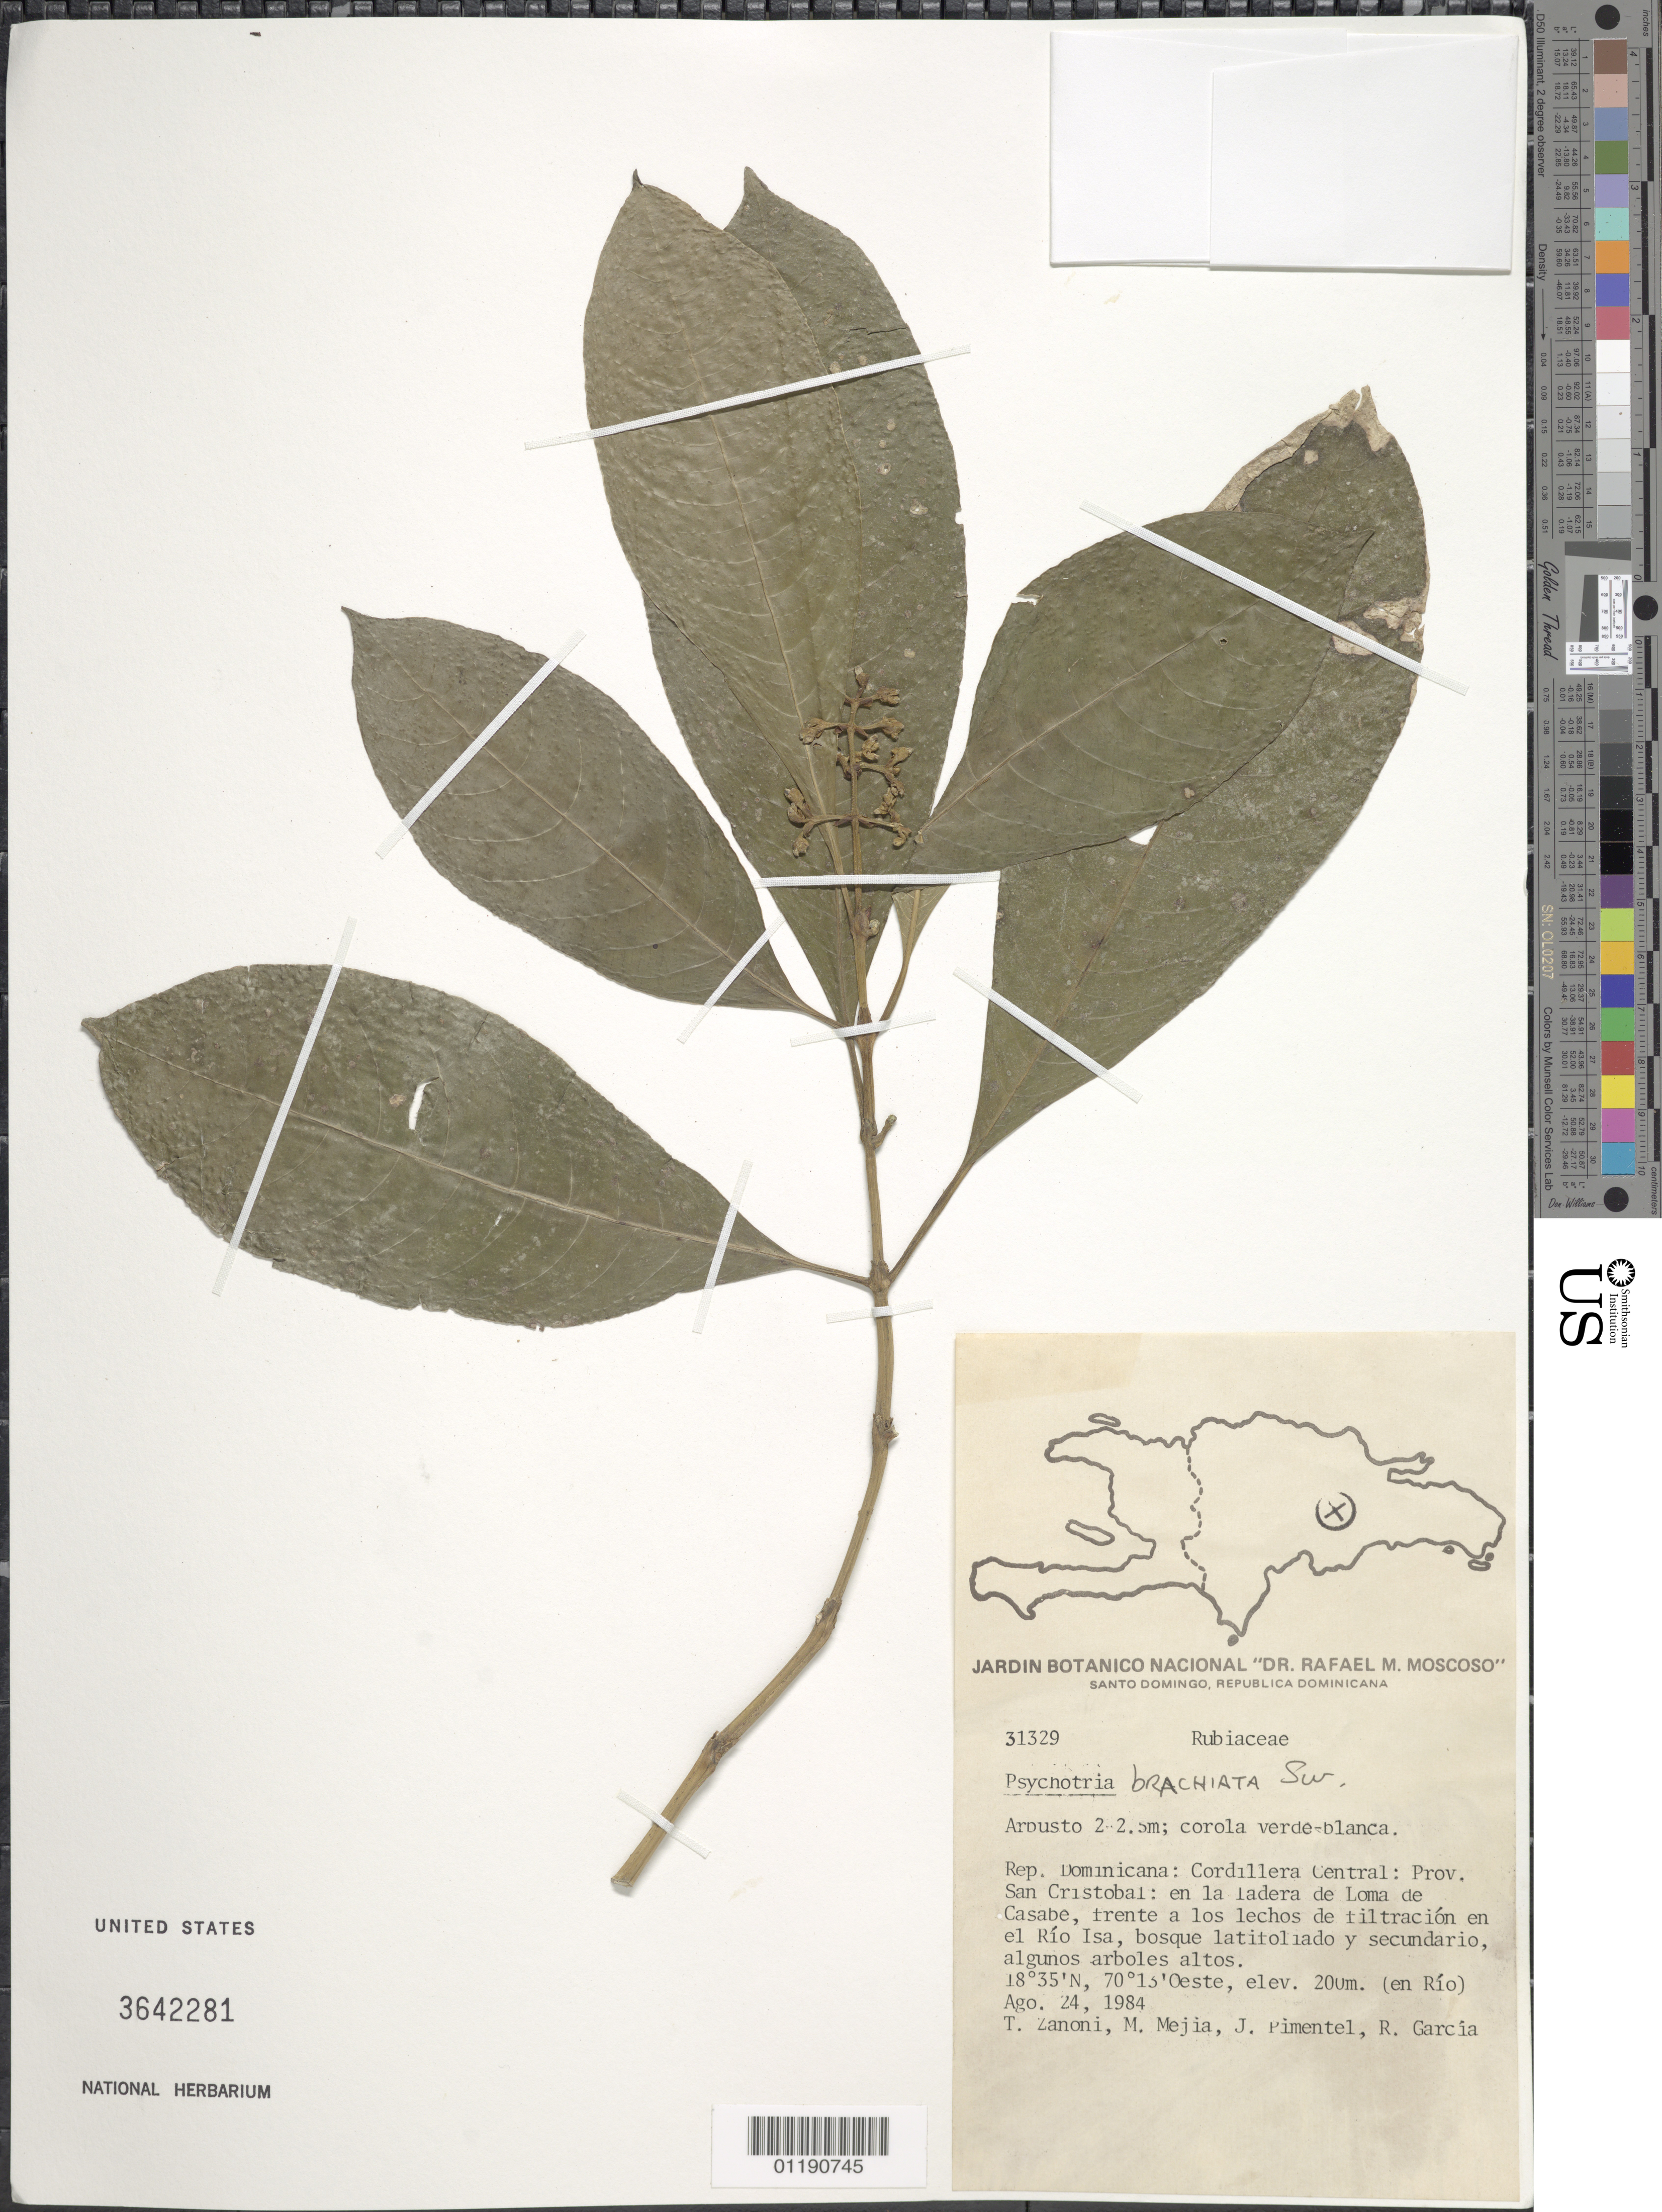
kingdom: Plantae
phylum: Tracheophyta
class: Magnoliopsida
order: Gentianales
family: Rubiaceae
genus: Psychotria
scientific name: Psychotria brachiata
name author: Sw.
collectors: T. A. Zanoni, M. Mejia, J. Pimentel & R. G. García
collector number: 31329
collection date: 1984-08-24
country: Dominican Republic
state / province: San Cristobal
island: Hispaniola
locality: Cordillera Central. On the slope of Loma de Casabe, versus the filtration beds in the Río Isa.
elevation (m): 200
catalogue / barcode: US 3642281